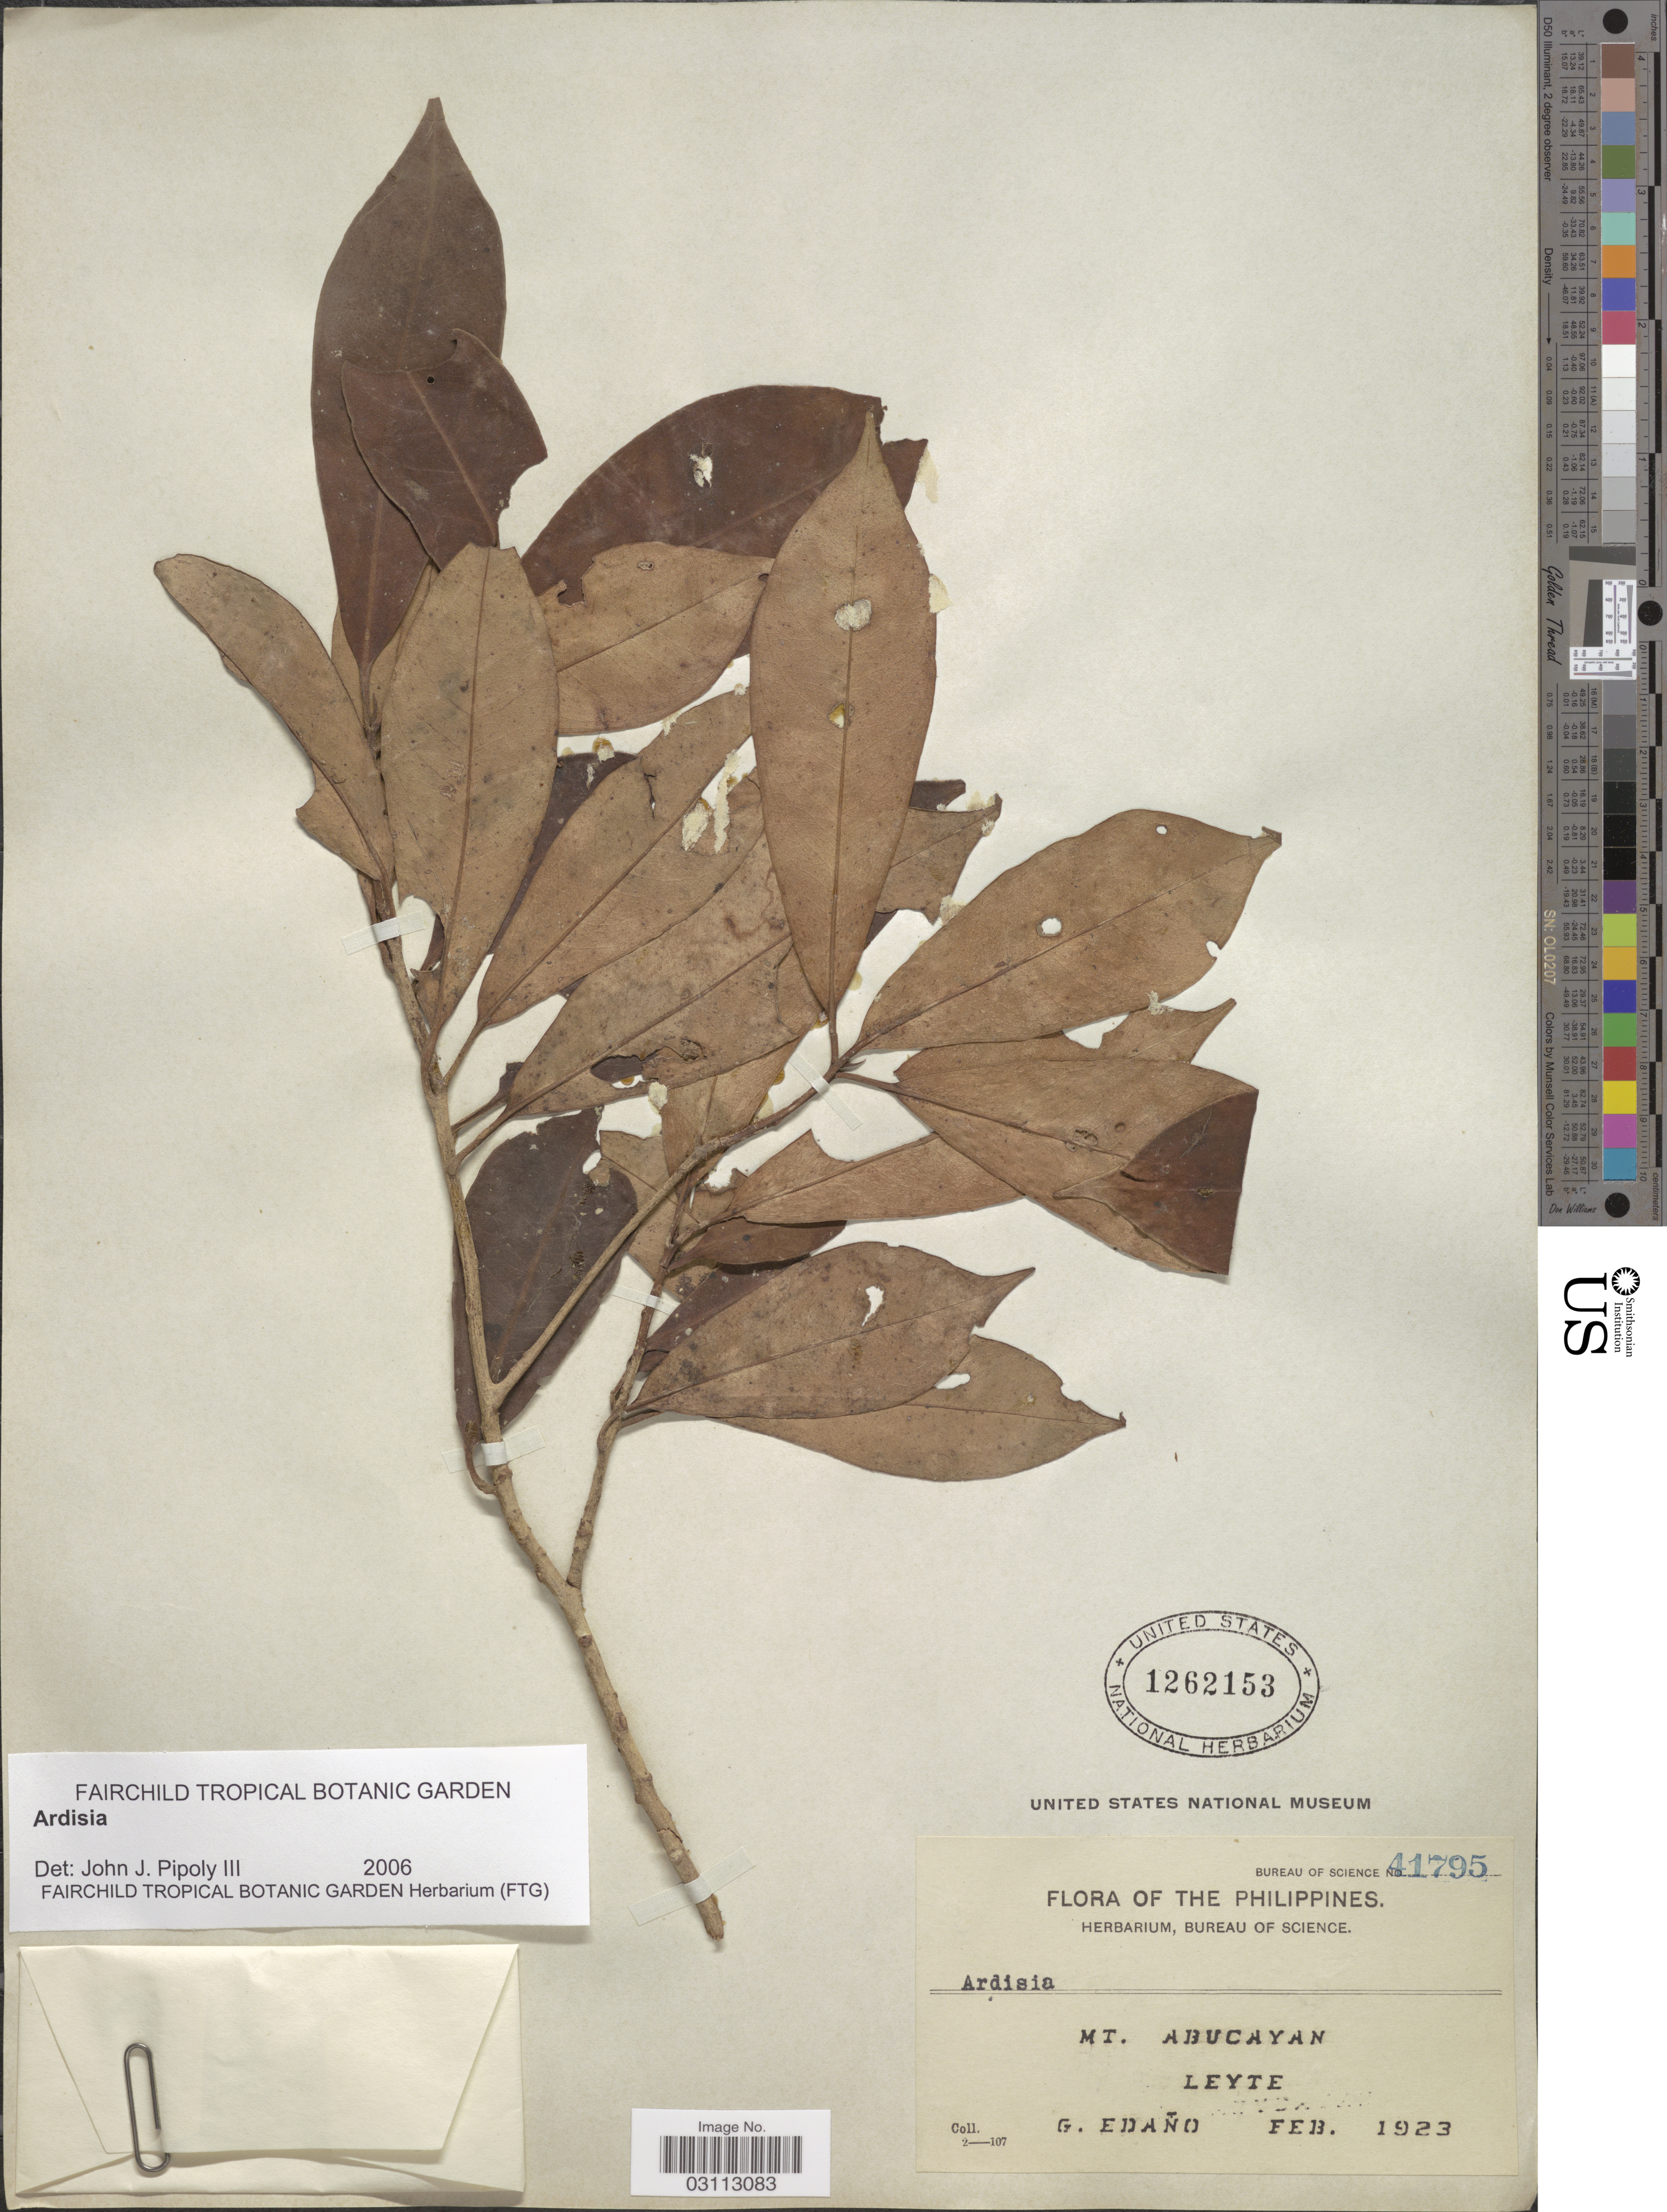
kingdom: Plantae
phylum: Tracheophyta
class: Magnoliopsida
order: Ericales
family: Primulaceae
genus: Ardisia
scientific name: Ardisia sp.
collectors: G. Edaño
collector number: Bureau of Science 41795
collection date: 1923-02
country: Philippines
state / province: Eastern Visayas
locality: Mt. Abucayan. Leyte.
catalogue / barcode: US 1262153